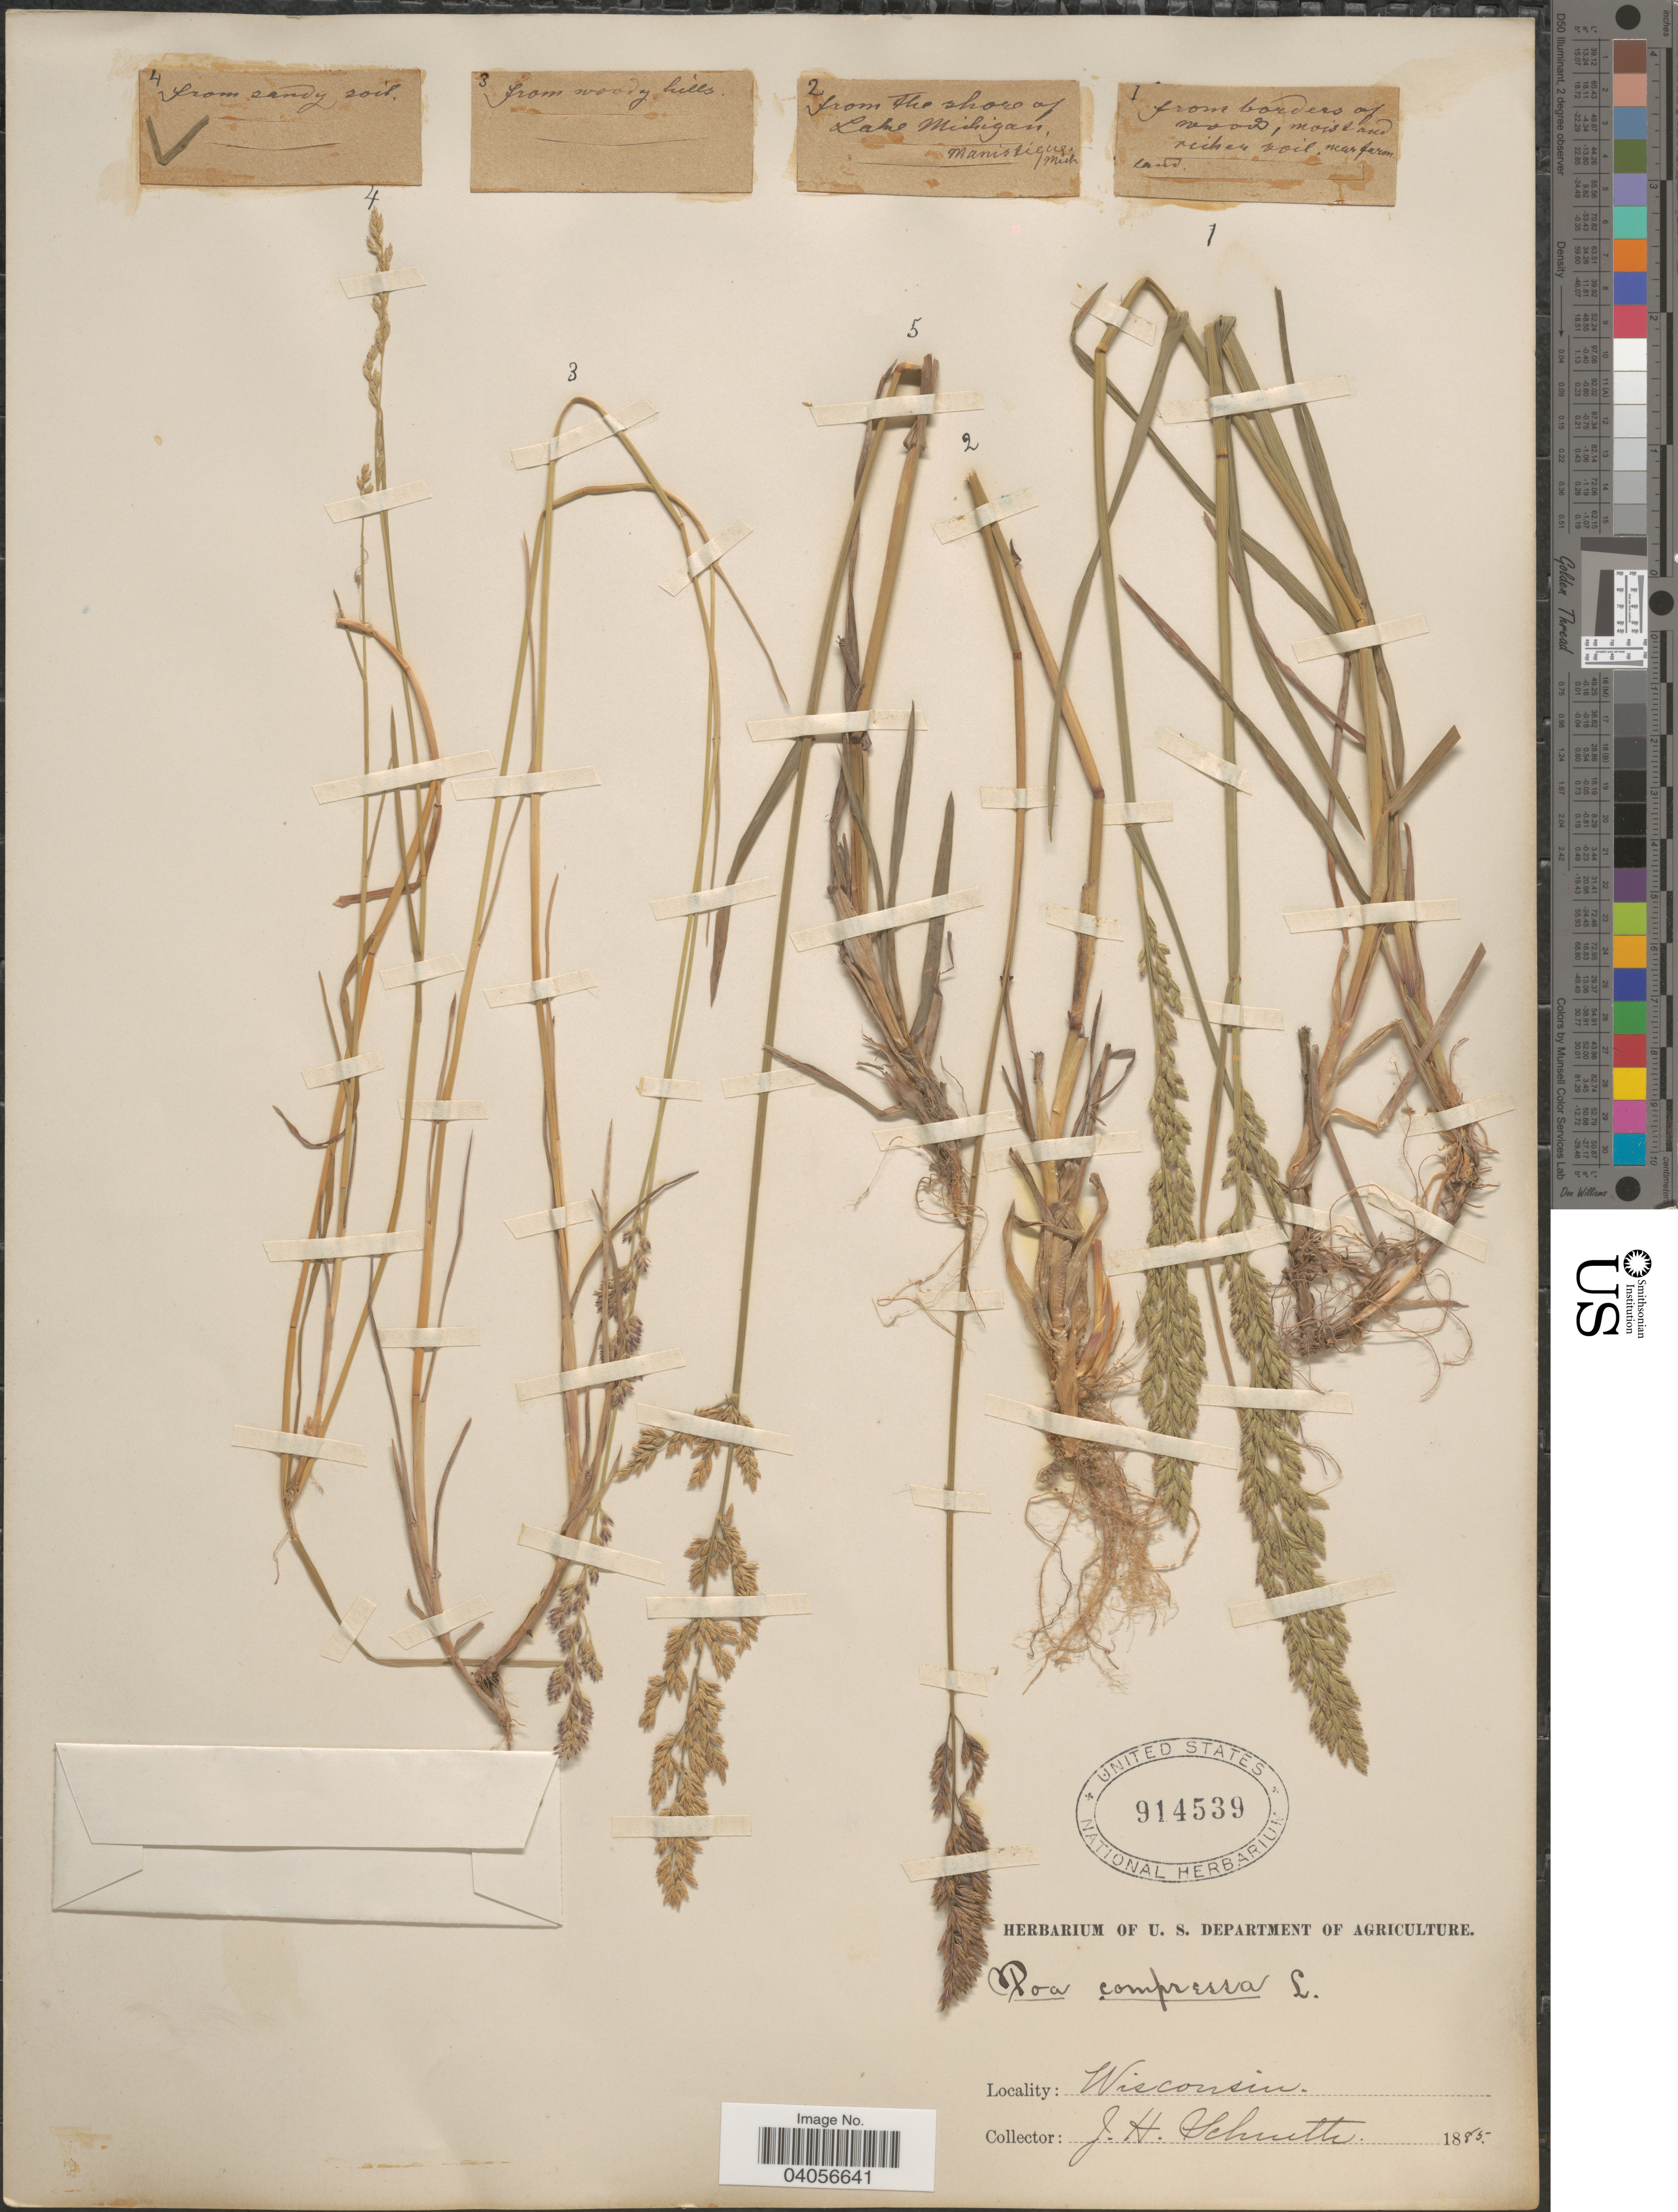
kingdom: Plantae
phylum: Tracheophyta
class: Liliopsida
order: Poales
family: Poaceae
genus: Poa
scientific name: Poa compressa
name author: L.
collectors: J. Schutte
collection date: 1885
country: United States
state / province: Wisconsin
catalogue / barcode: US 914539